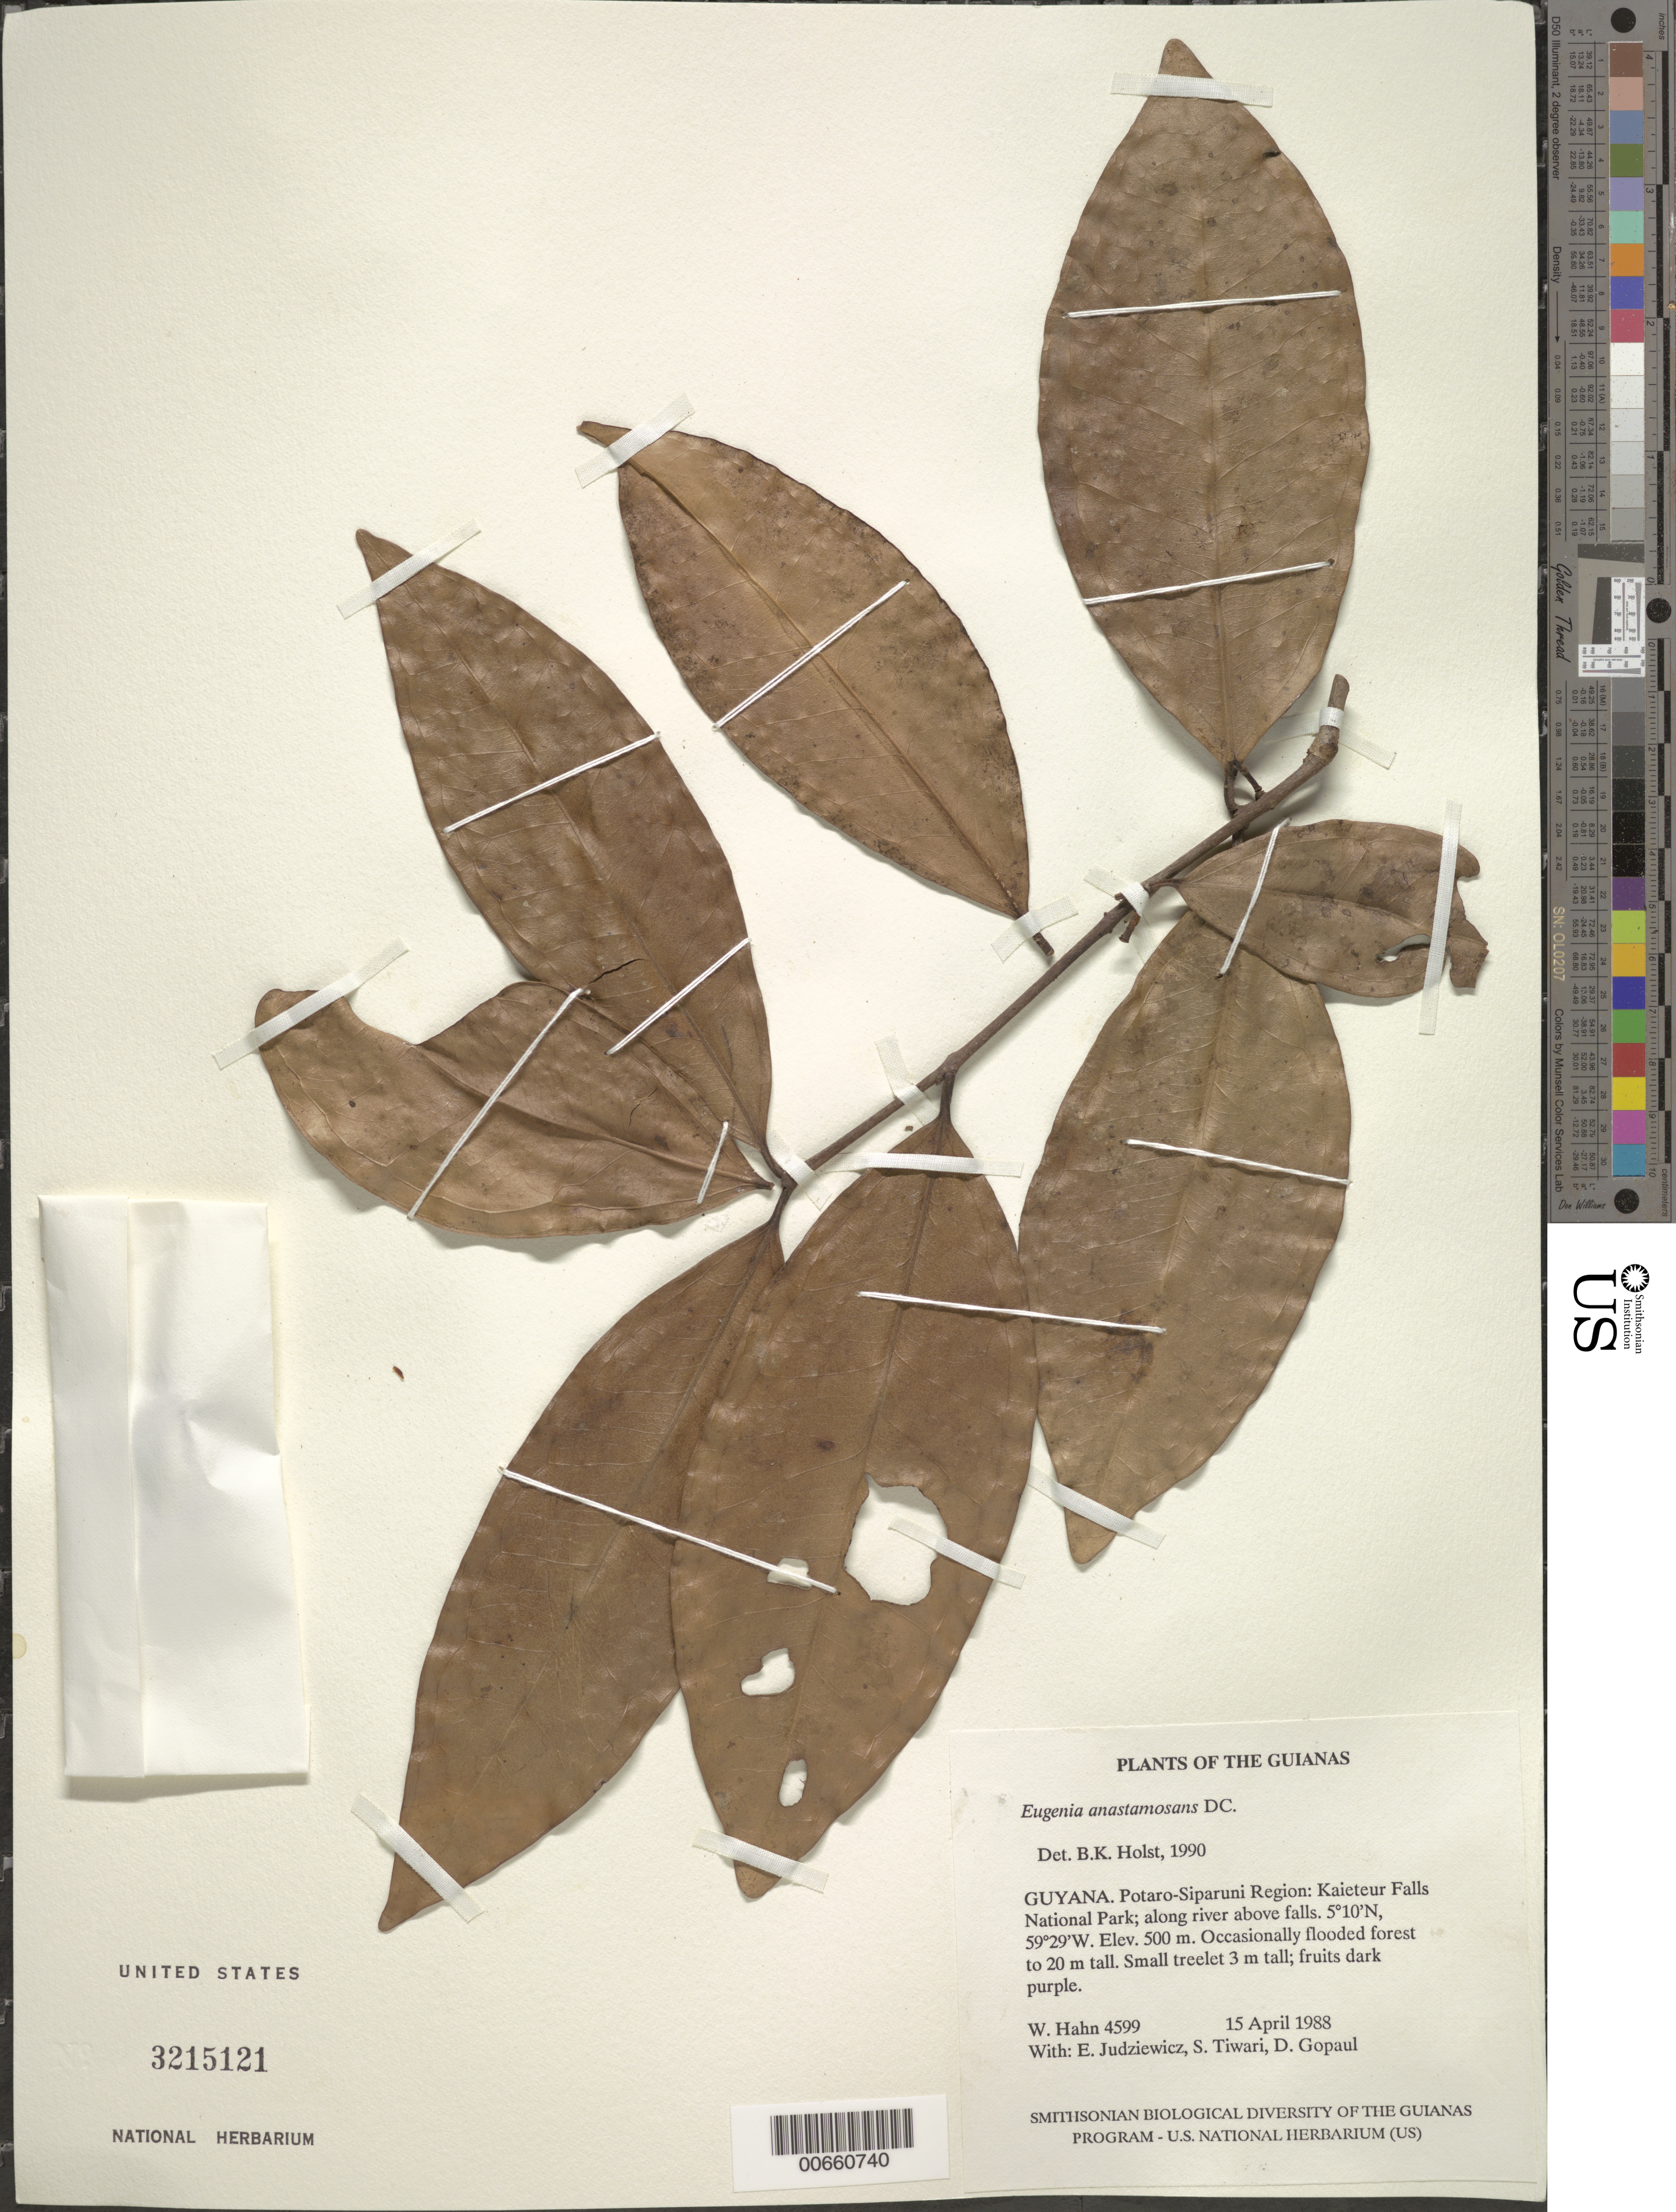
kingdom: Plantae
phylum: Tracheophyta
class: Magnoliopsida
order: Myrtales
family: Myrtaceae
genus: Eugenia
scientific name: Eugenia anastomosans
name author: DC.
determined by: Holst, Bruce K.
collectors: W. Hahn, E. J. Judziewicz, S. Tiwari & D. Gopaul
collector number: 4599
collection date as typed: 15 April 1988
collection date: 1988-04-15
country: Guyana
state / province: Potaro-Siparuni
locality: Kaieteur Falls National Park; along river above falls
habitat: Occasionally flooded forest to 20 m tall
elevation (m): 500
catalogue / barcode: US 3215121